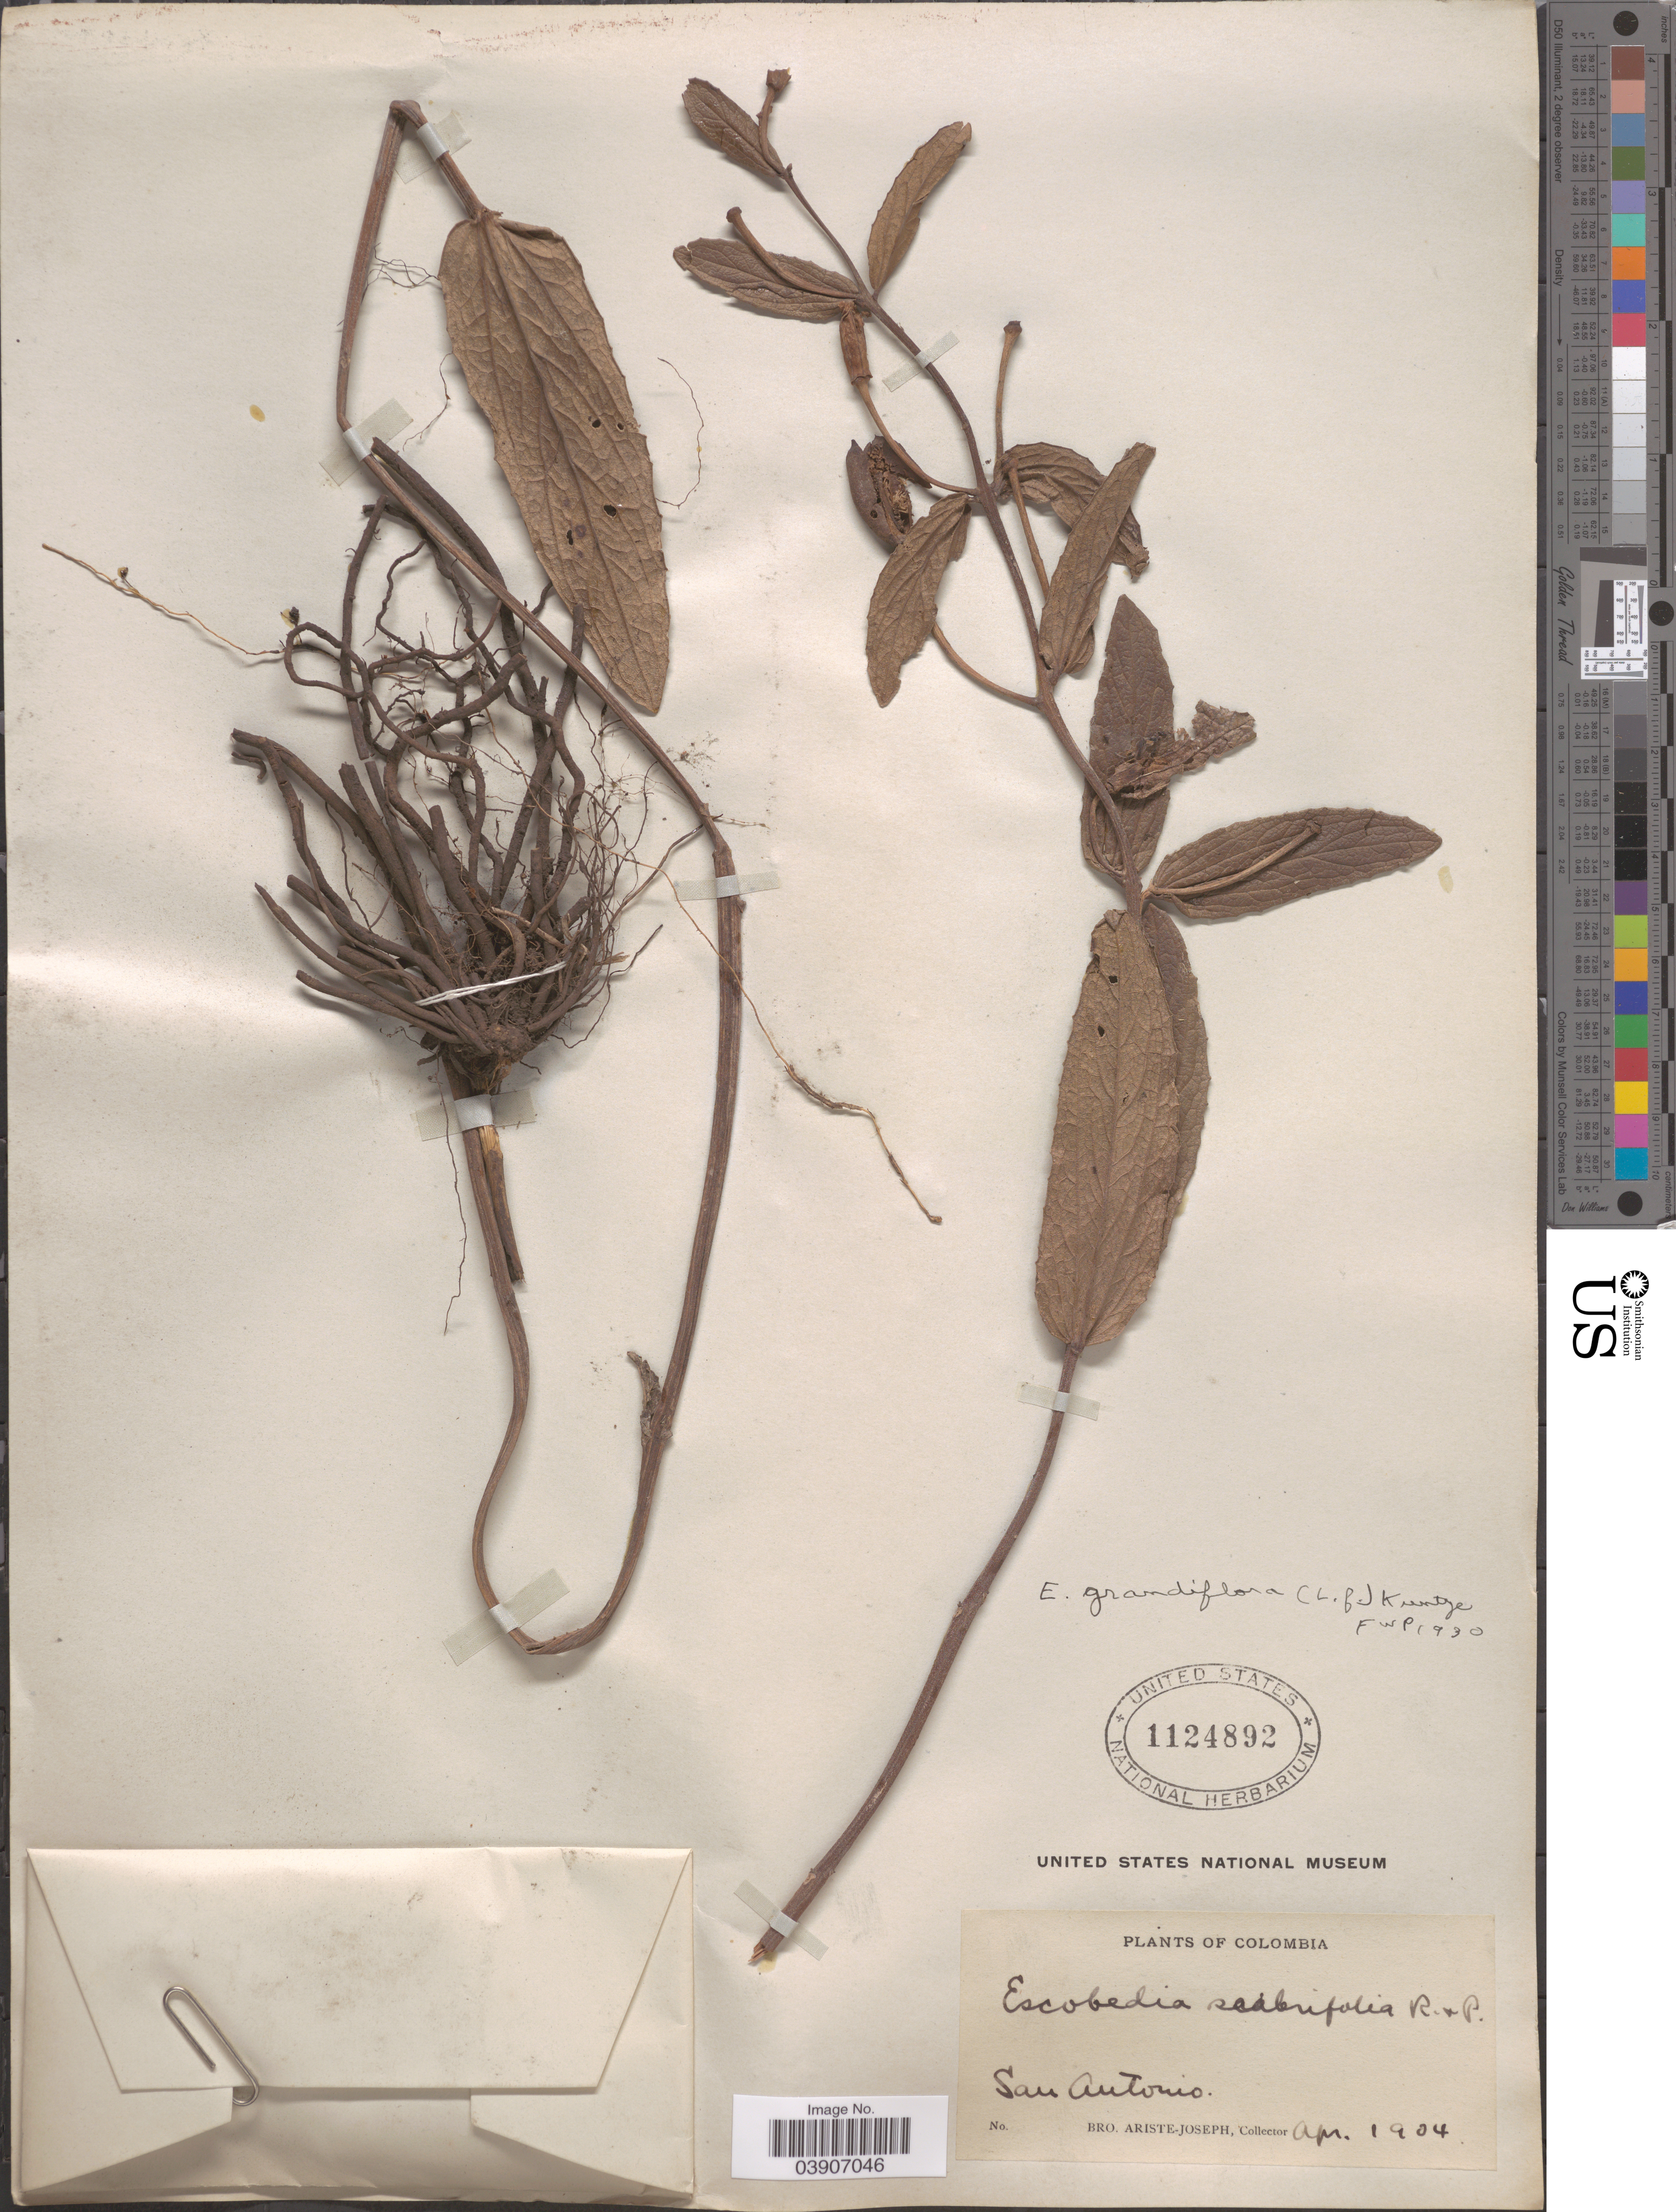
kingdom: Plantae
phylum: Tracheophyta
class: Magnoliopsida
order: Lamiales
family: Orobanchaceae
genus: Escobedia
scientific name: Escobedia grandiflora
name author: (L. f.) Kuntze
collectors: Bro. Ariste-Joseph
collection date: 1904-04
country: Colombia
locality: San Antonio.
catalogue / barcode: US 1124892